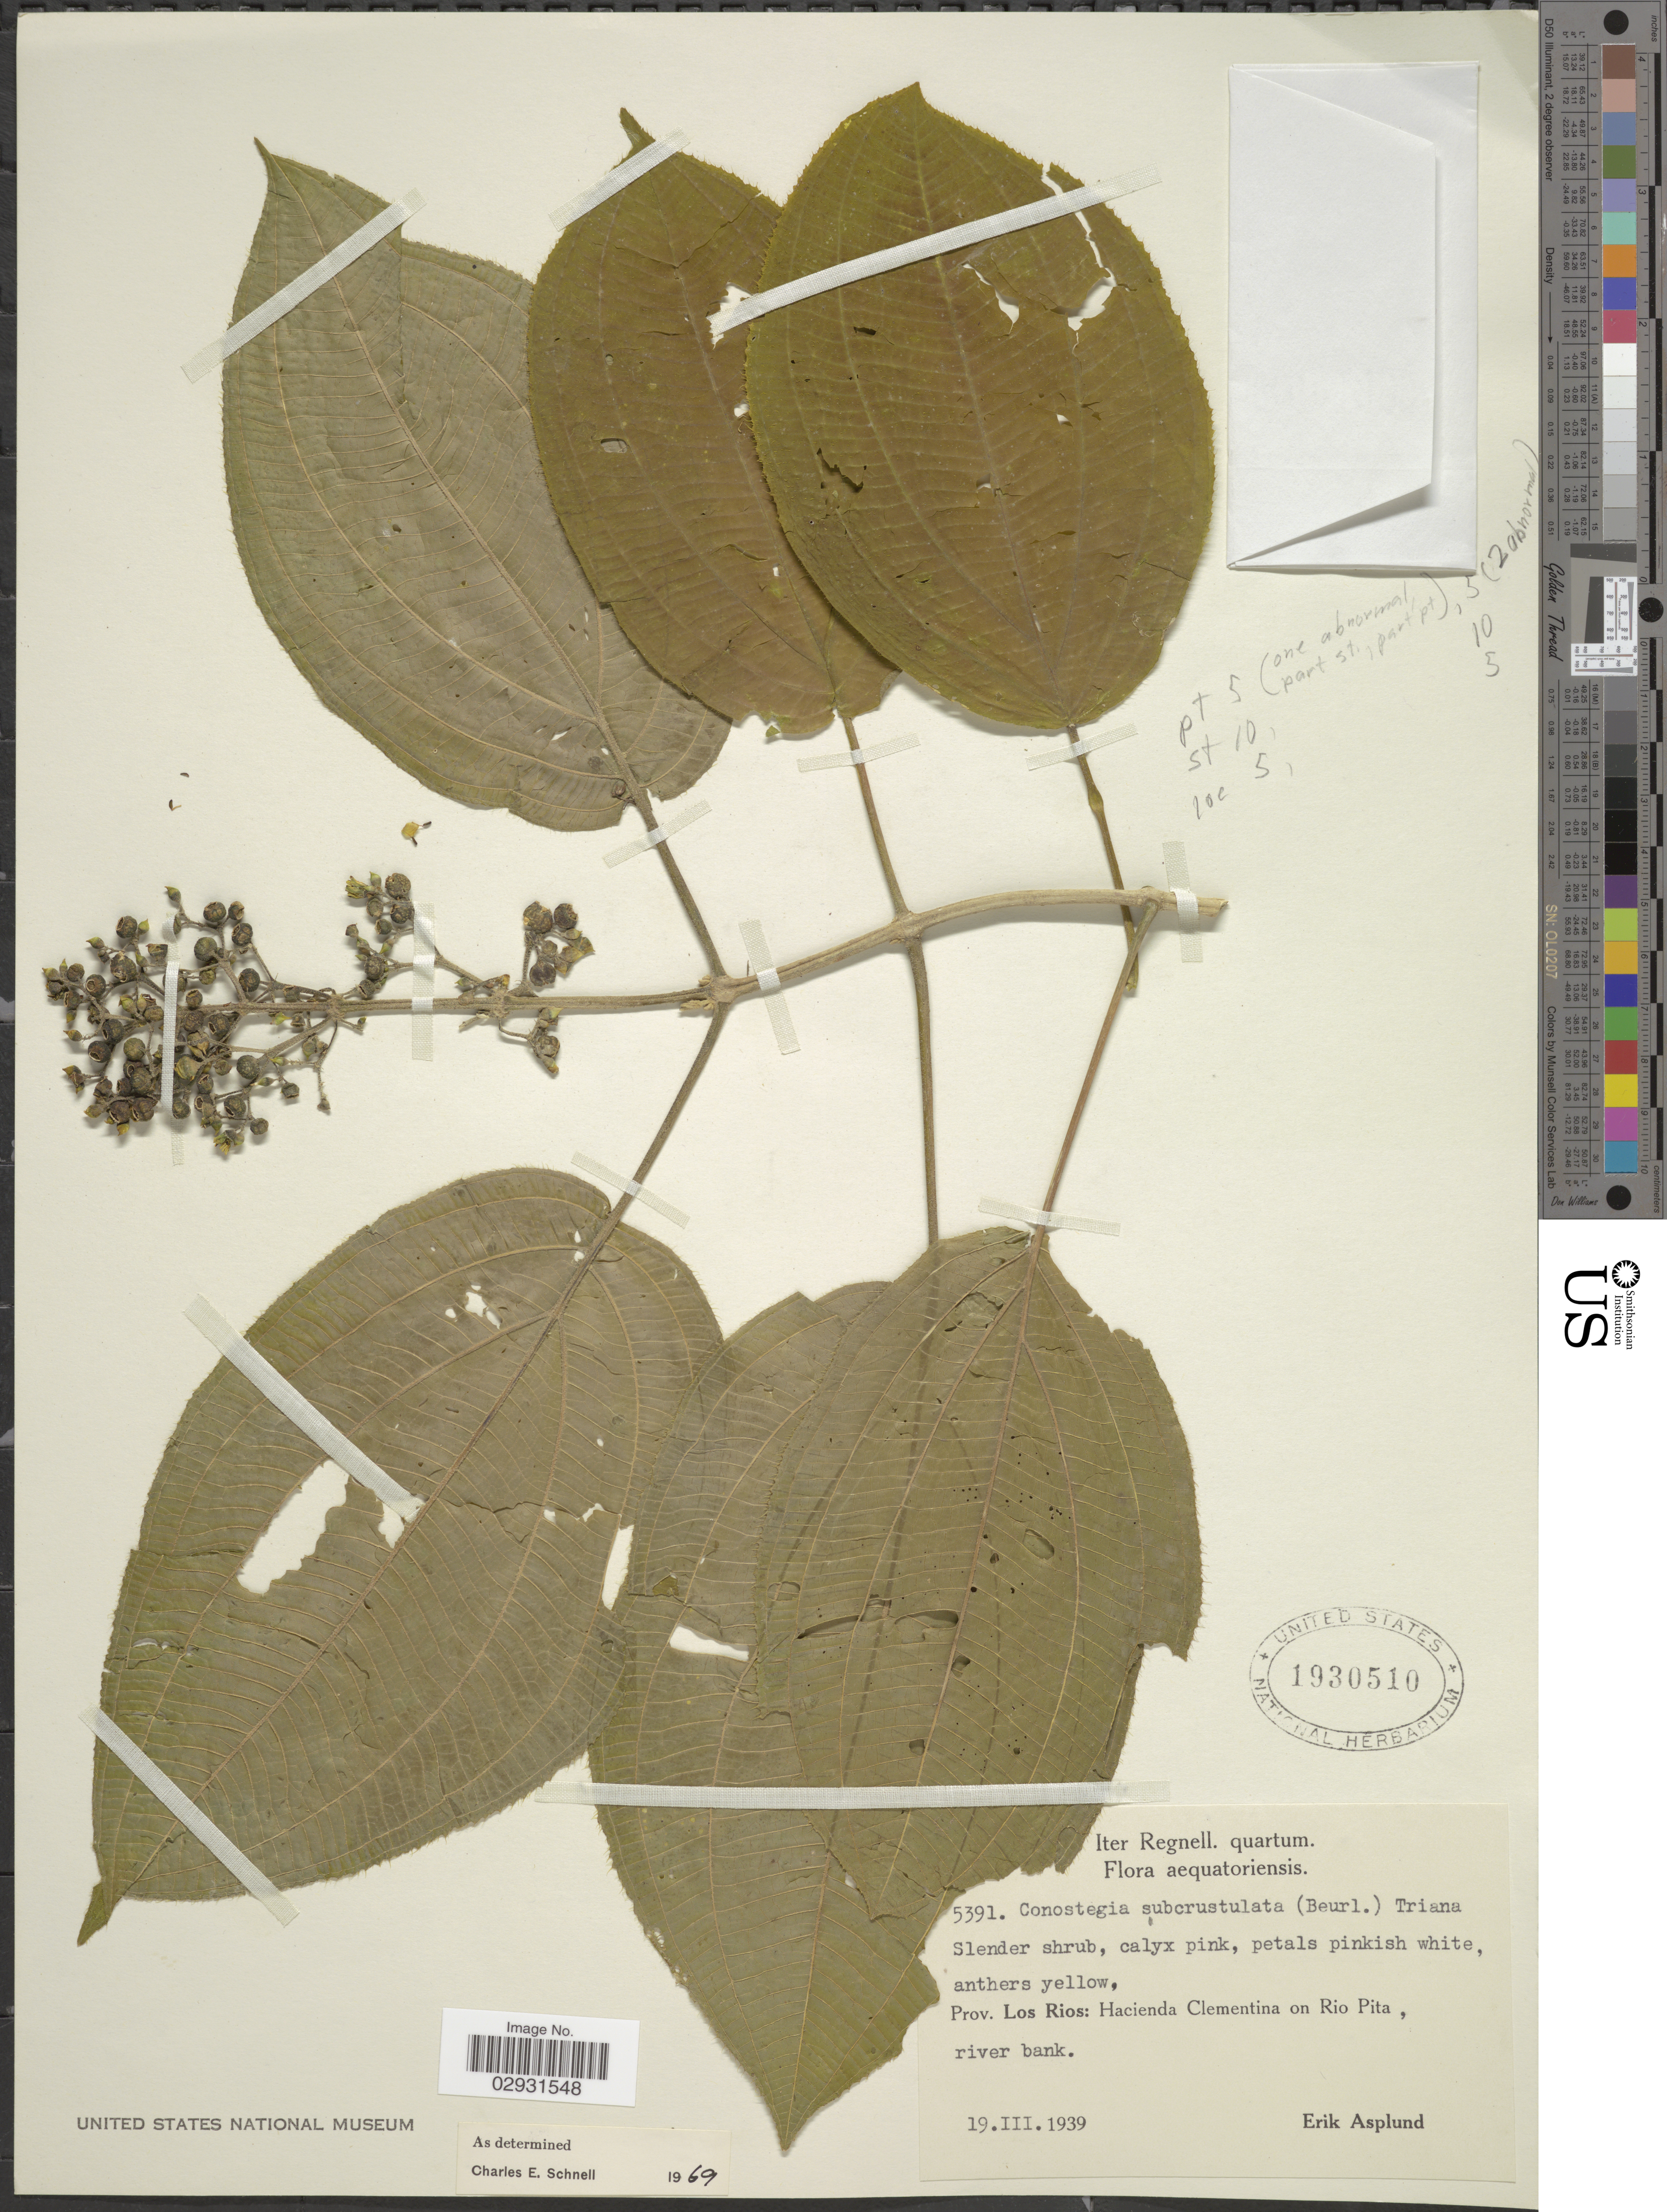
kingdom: Plantae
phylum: Tracheophyta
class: Magnoliopsida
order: Myrtales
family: Melastomataceae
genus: Conostegia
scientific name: Conostegia subcrustulata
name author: (Beurl.) Triana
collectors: E. Asplund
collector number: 5391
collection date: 1939-03-19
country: Ecuador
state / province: Los Ríos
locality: Hacienda Clementina on Rio Pita.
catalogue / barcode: US 1930510